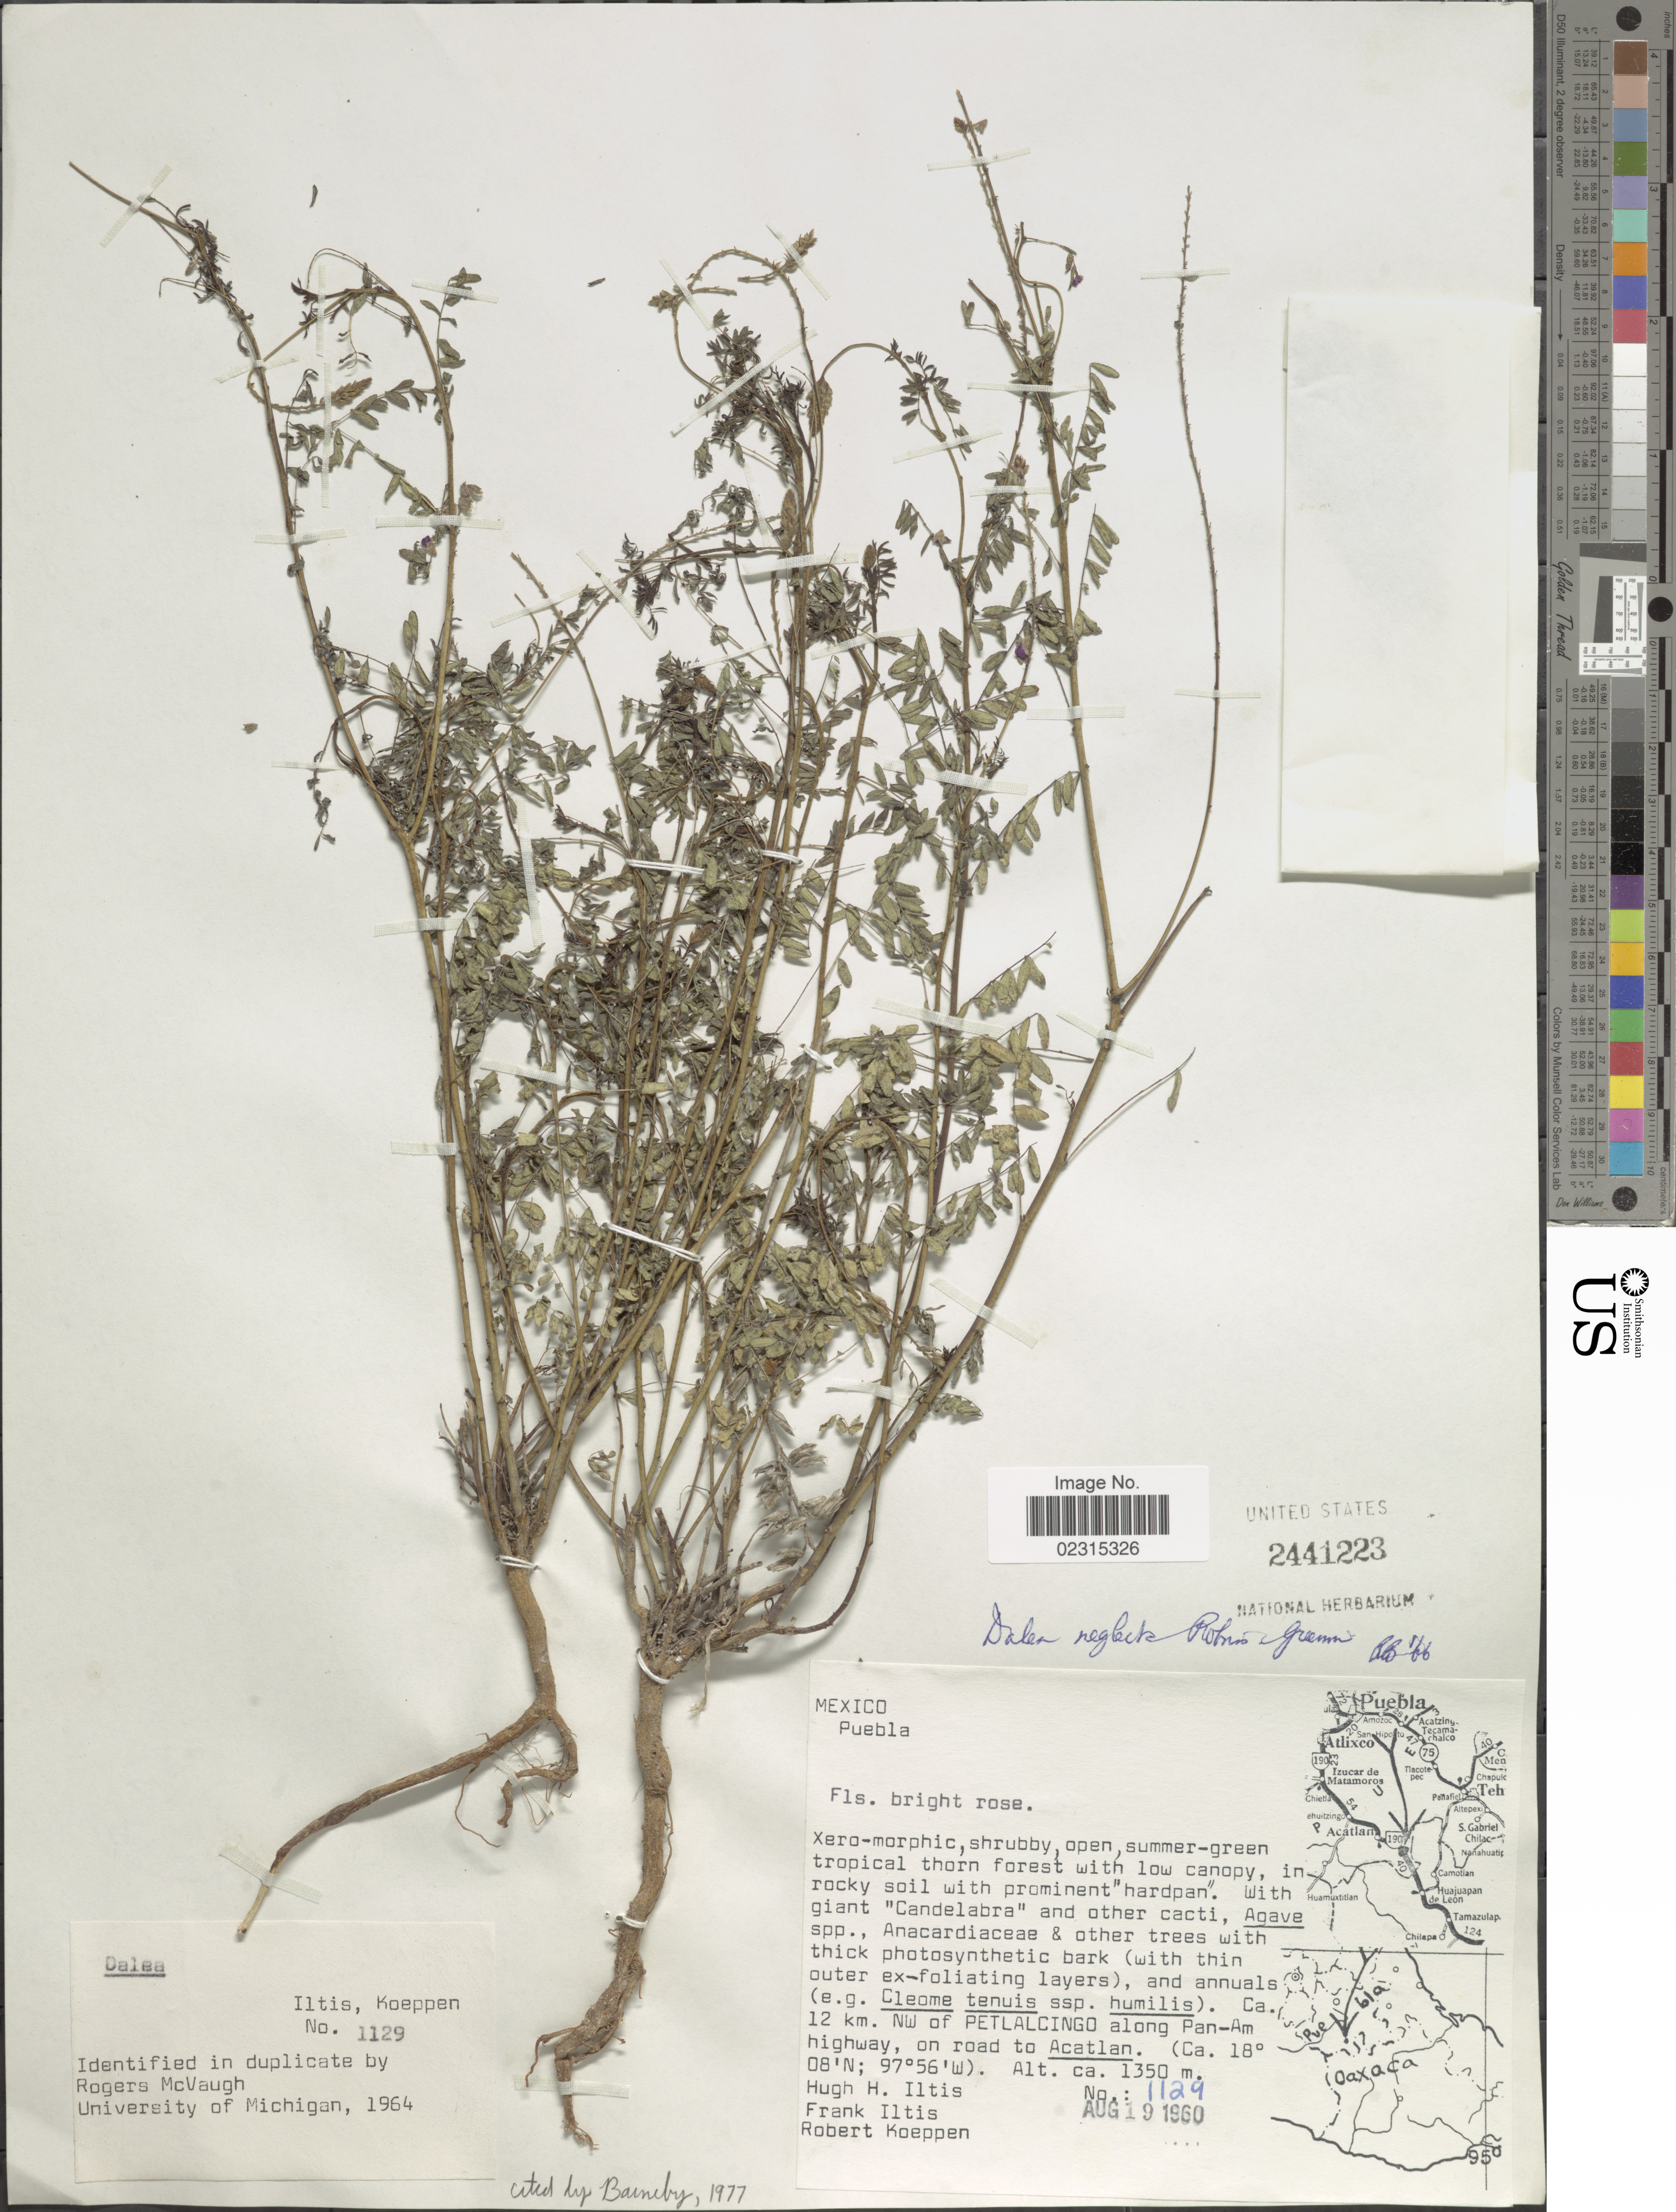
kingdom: Plantae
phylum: Tracheophyta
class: Magnoliopsida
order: Fabales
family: Fabaceae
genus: Marina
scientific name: Marina neglecta var. neglecta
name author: (B.L. Rob.) Barneby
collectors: H. H. Iltis, F. S. Iltis & R. C. Koeppen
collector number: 1129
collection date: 1860-08-19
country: Mexico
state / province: Puebla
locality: Ca. 12 km NW of Perlalcingo along Pan-Am highway, on road to Acatlan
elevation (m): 1350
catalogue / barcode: US 2441223